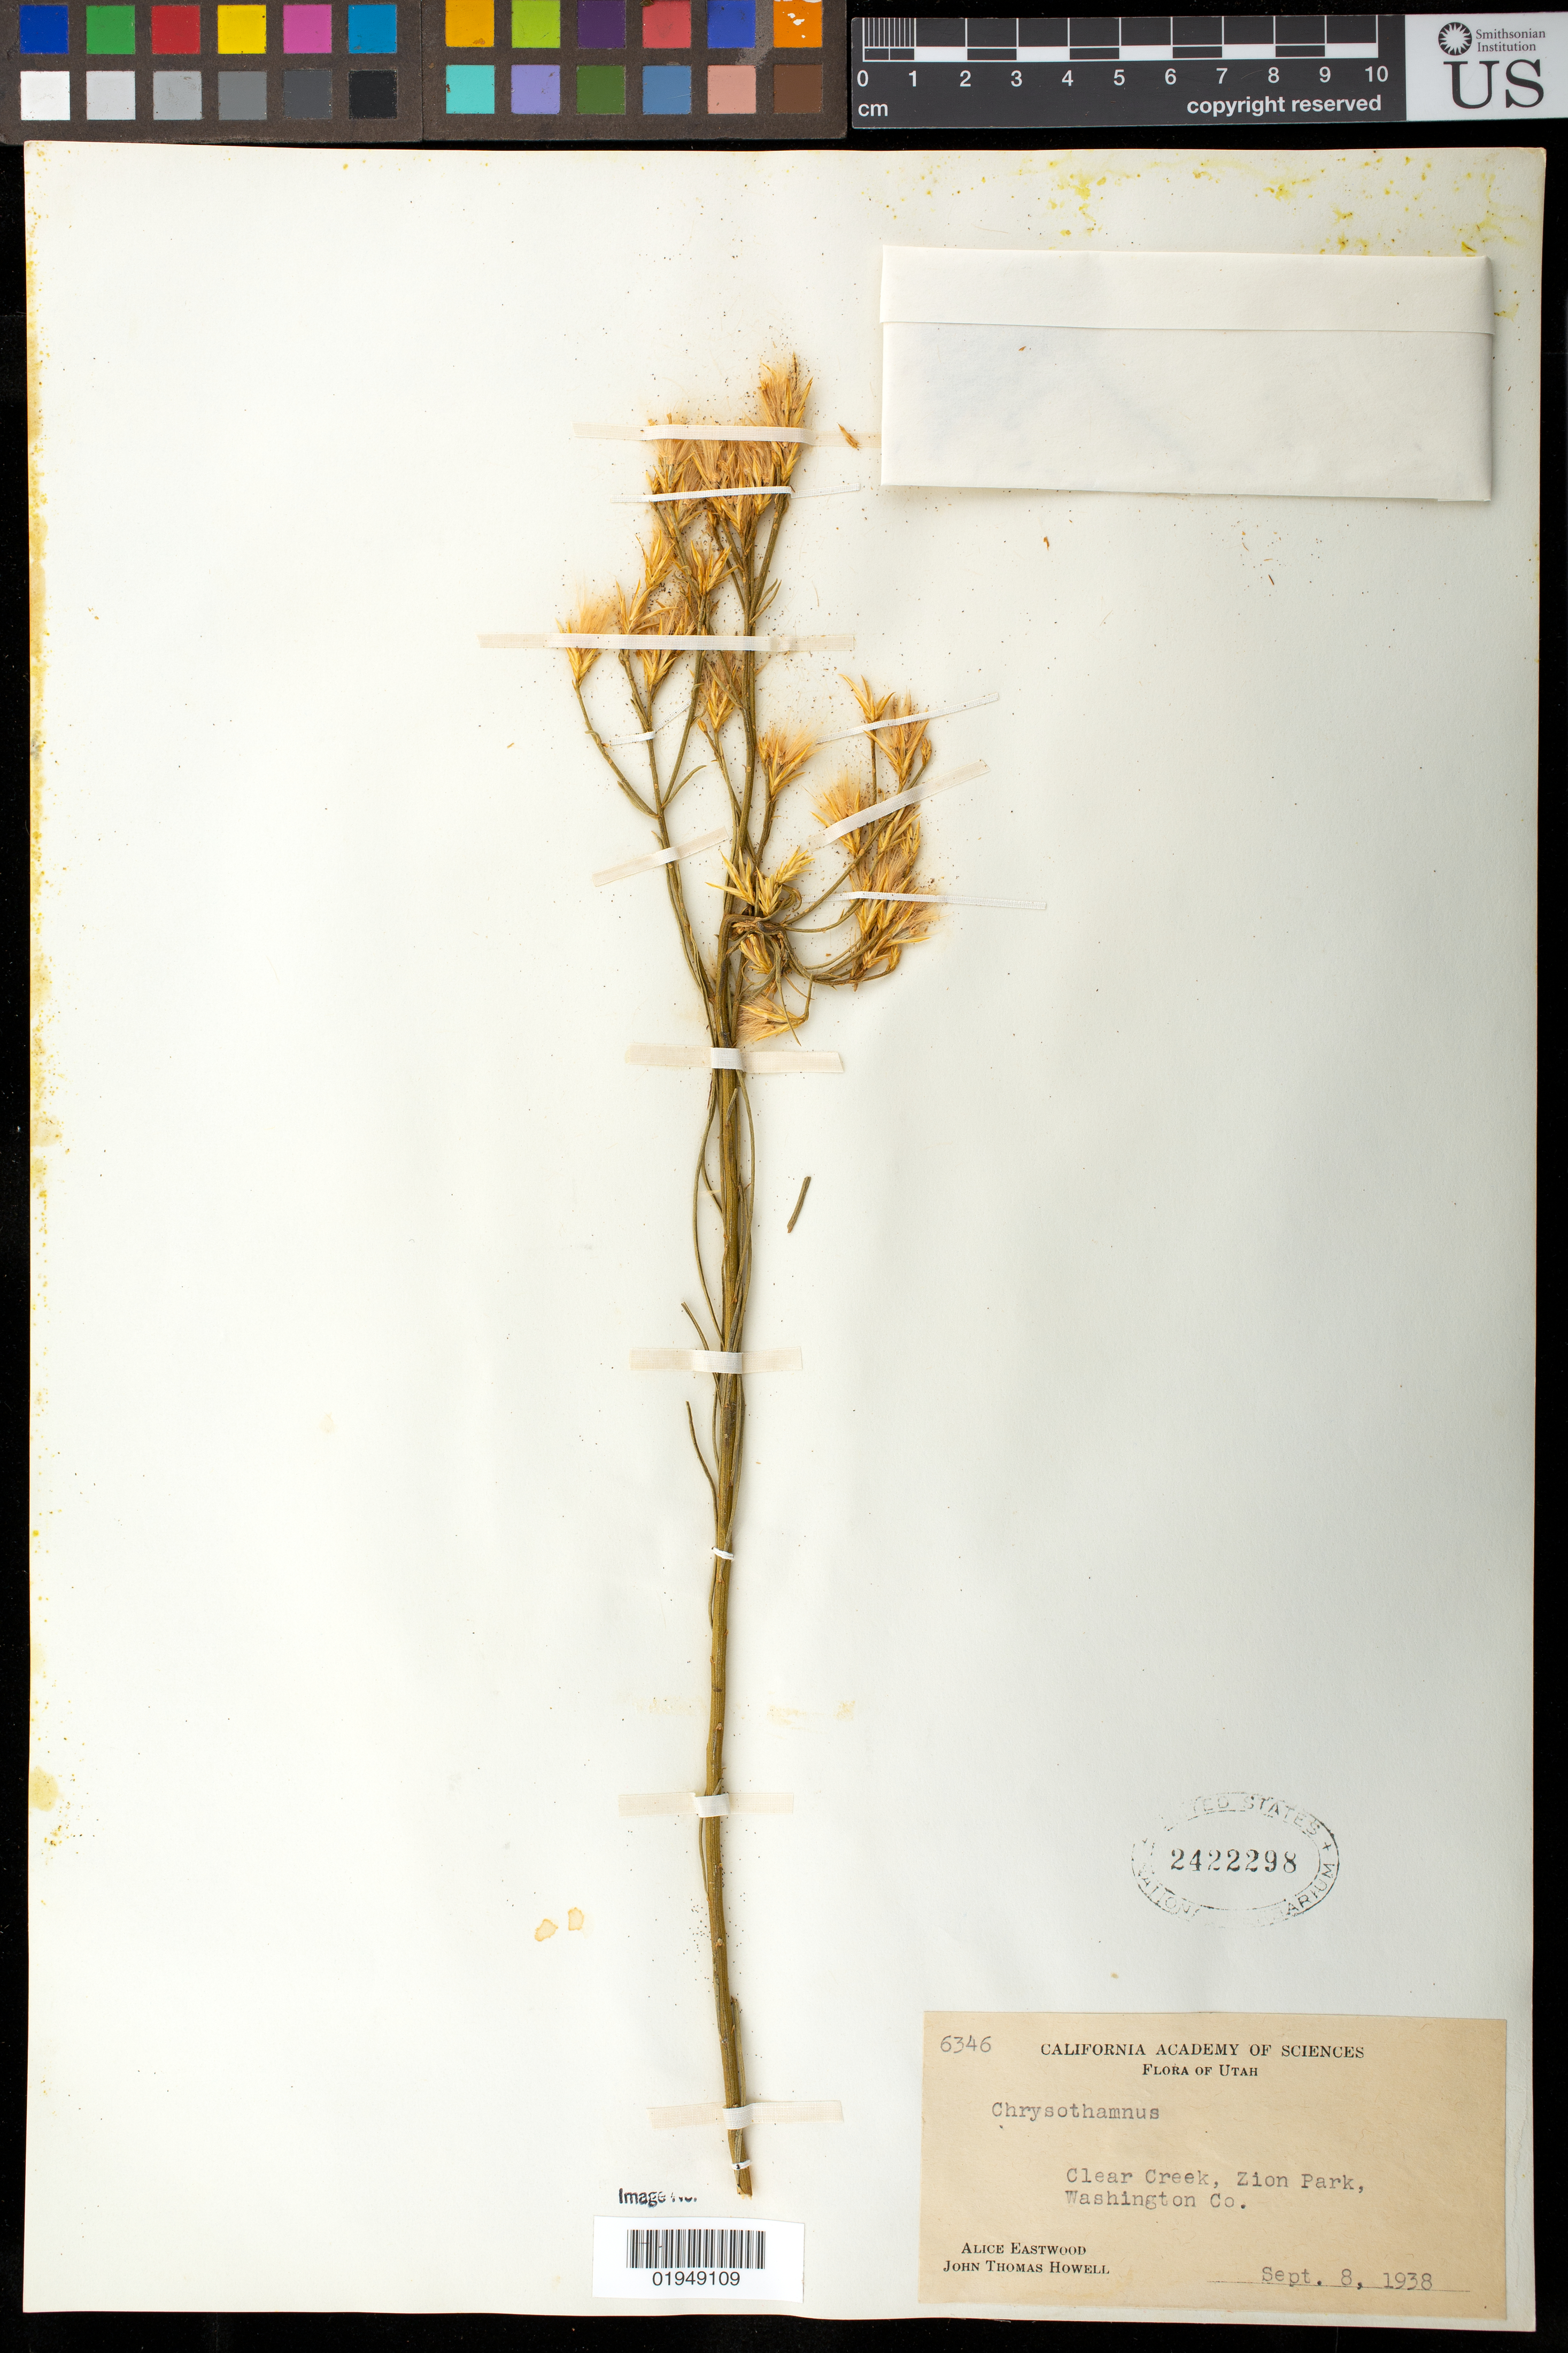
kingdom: Plantae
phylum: Tracheophyta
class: Magnoliopsida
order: Asterales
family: Asteraceae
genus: Ericameria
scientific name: Ericameria sp.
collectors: A. Eastwood & J. T. Howell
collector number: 6346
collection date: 1938-09-08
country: United States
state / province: Utah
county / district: Washington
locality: Clear Creek, Zion Park, Washington Co.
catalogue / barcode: US 2422298